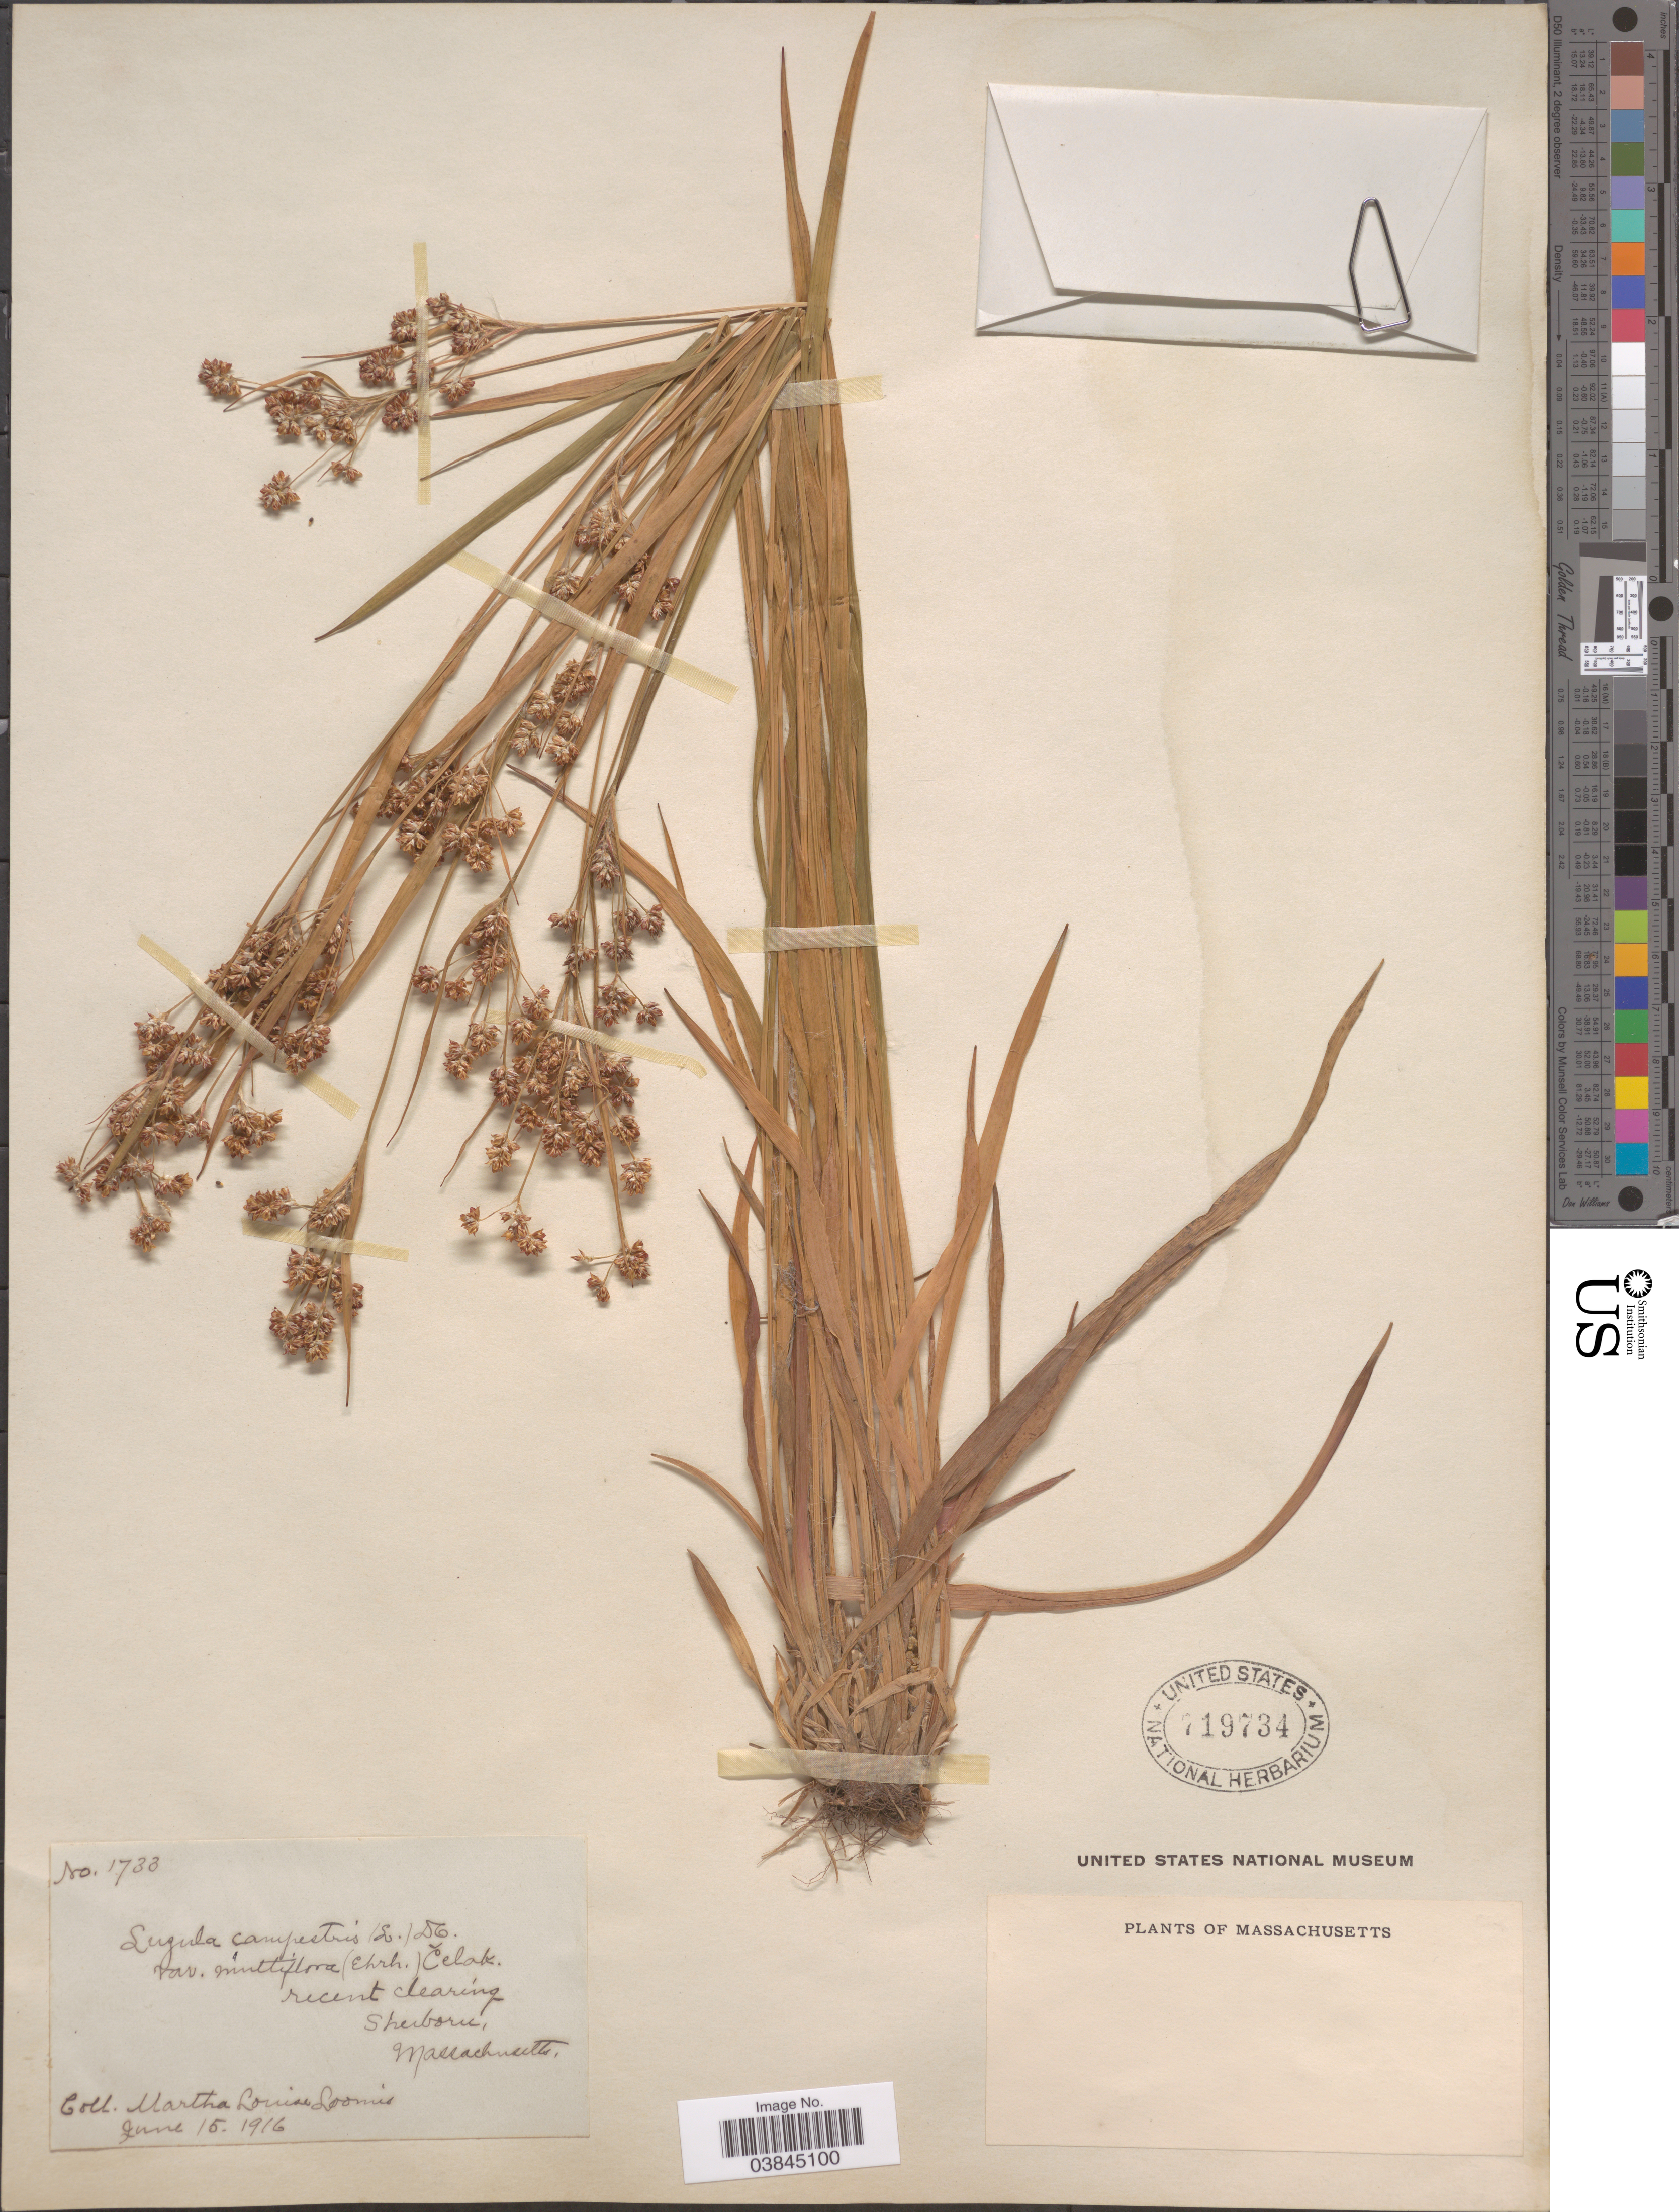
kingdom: Plantae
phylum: Tracheophyta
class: Liliopsida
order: Poales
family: Juncaceae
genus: Luzula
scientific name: Luzula campestris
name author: (L.) DC.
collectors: M. L. Loomis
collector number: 1733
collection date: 1916-06-15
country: United States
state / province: Massachusetts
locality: Shelborn.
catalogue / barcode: US 719734